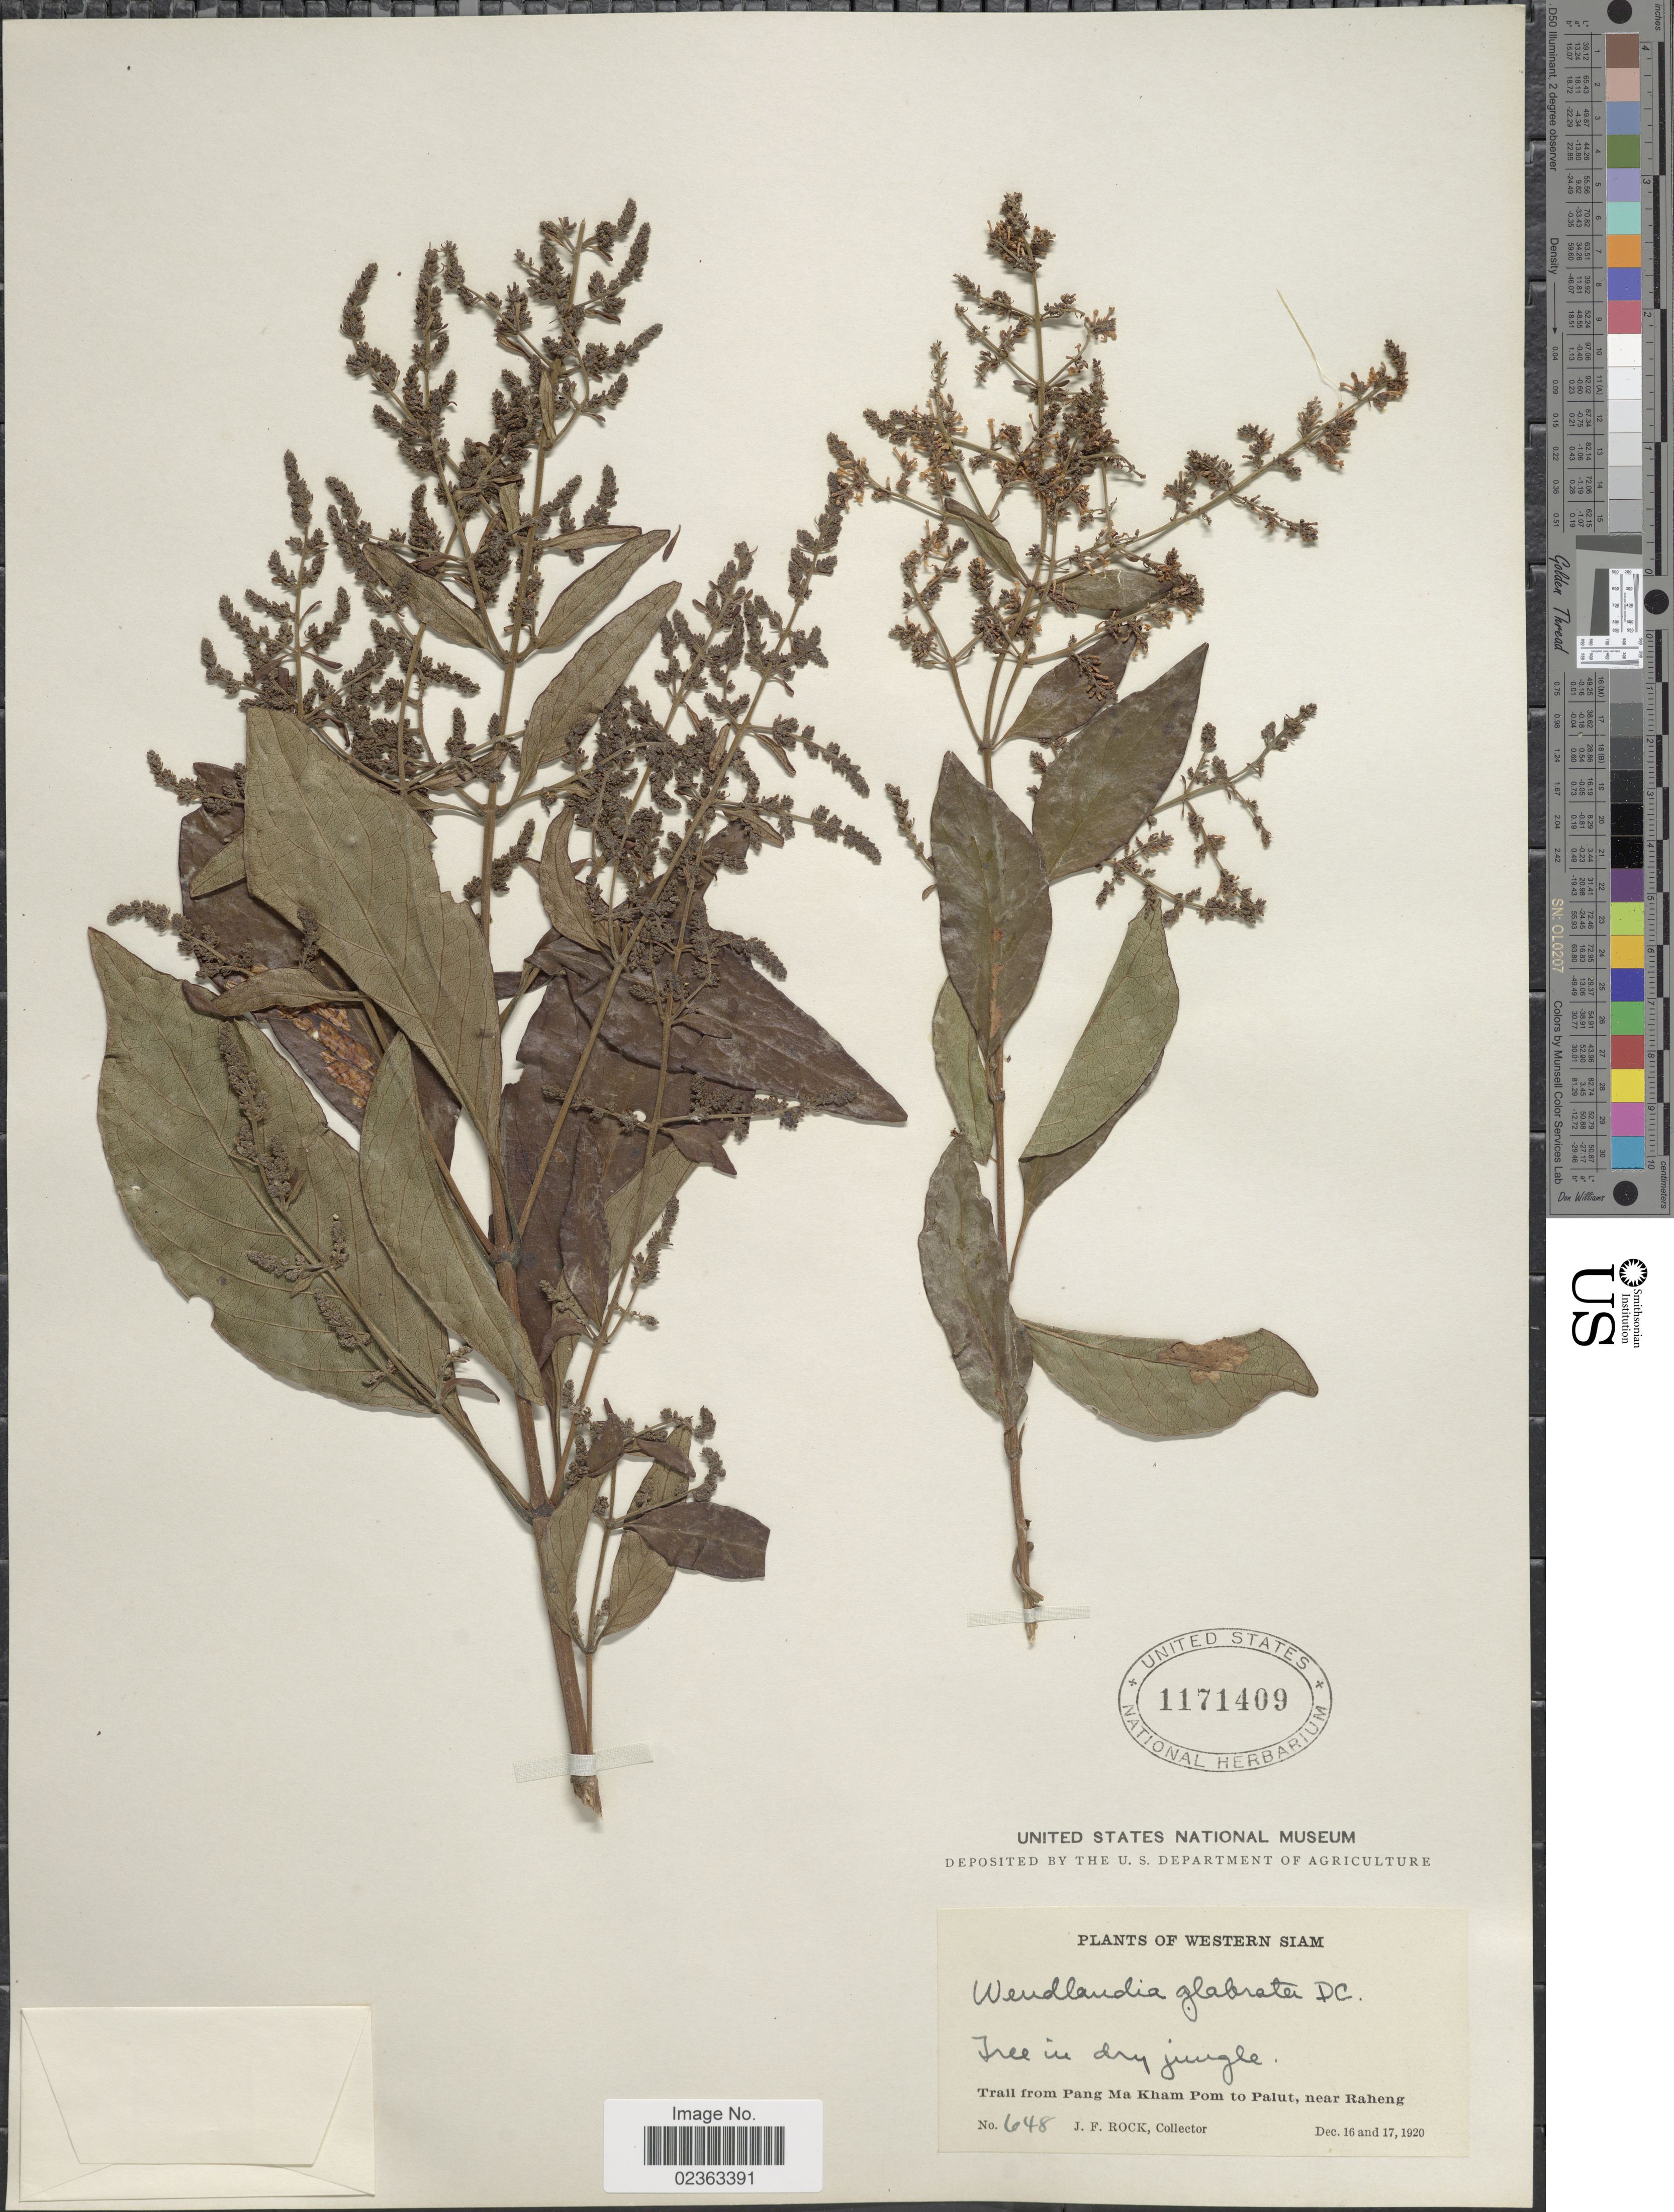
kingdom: Plantae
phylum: Tracheophyta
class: Magnoliopsida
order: Gentianales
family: Rubiaceae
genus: Wendlandia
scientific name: Wendlandia tinctoria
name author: DC.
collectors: J. Rock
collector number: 648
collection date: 1920-12-16/1920-12-17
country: Thailand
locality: Western Siam, in dry jungle, trail from Pang ma Kham Pom to Palut, near Raheng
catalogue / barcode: US 1171409